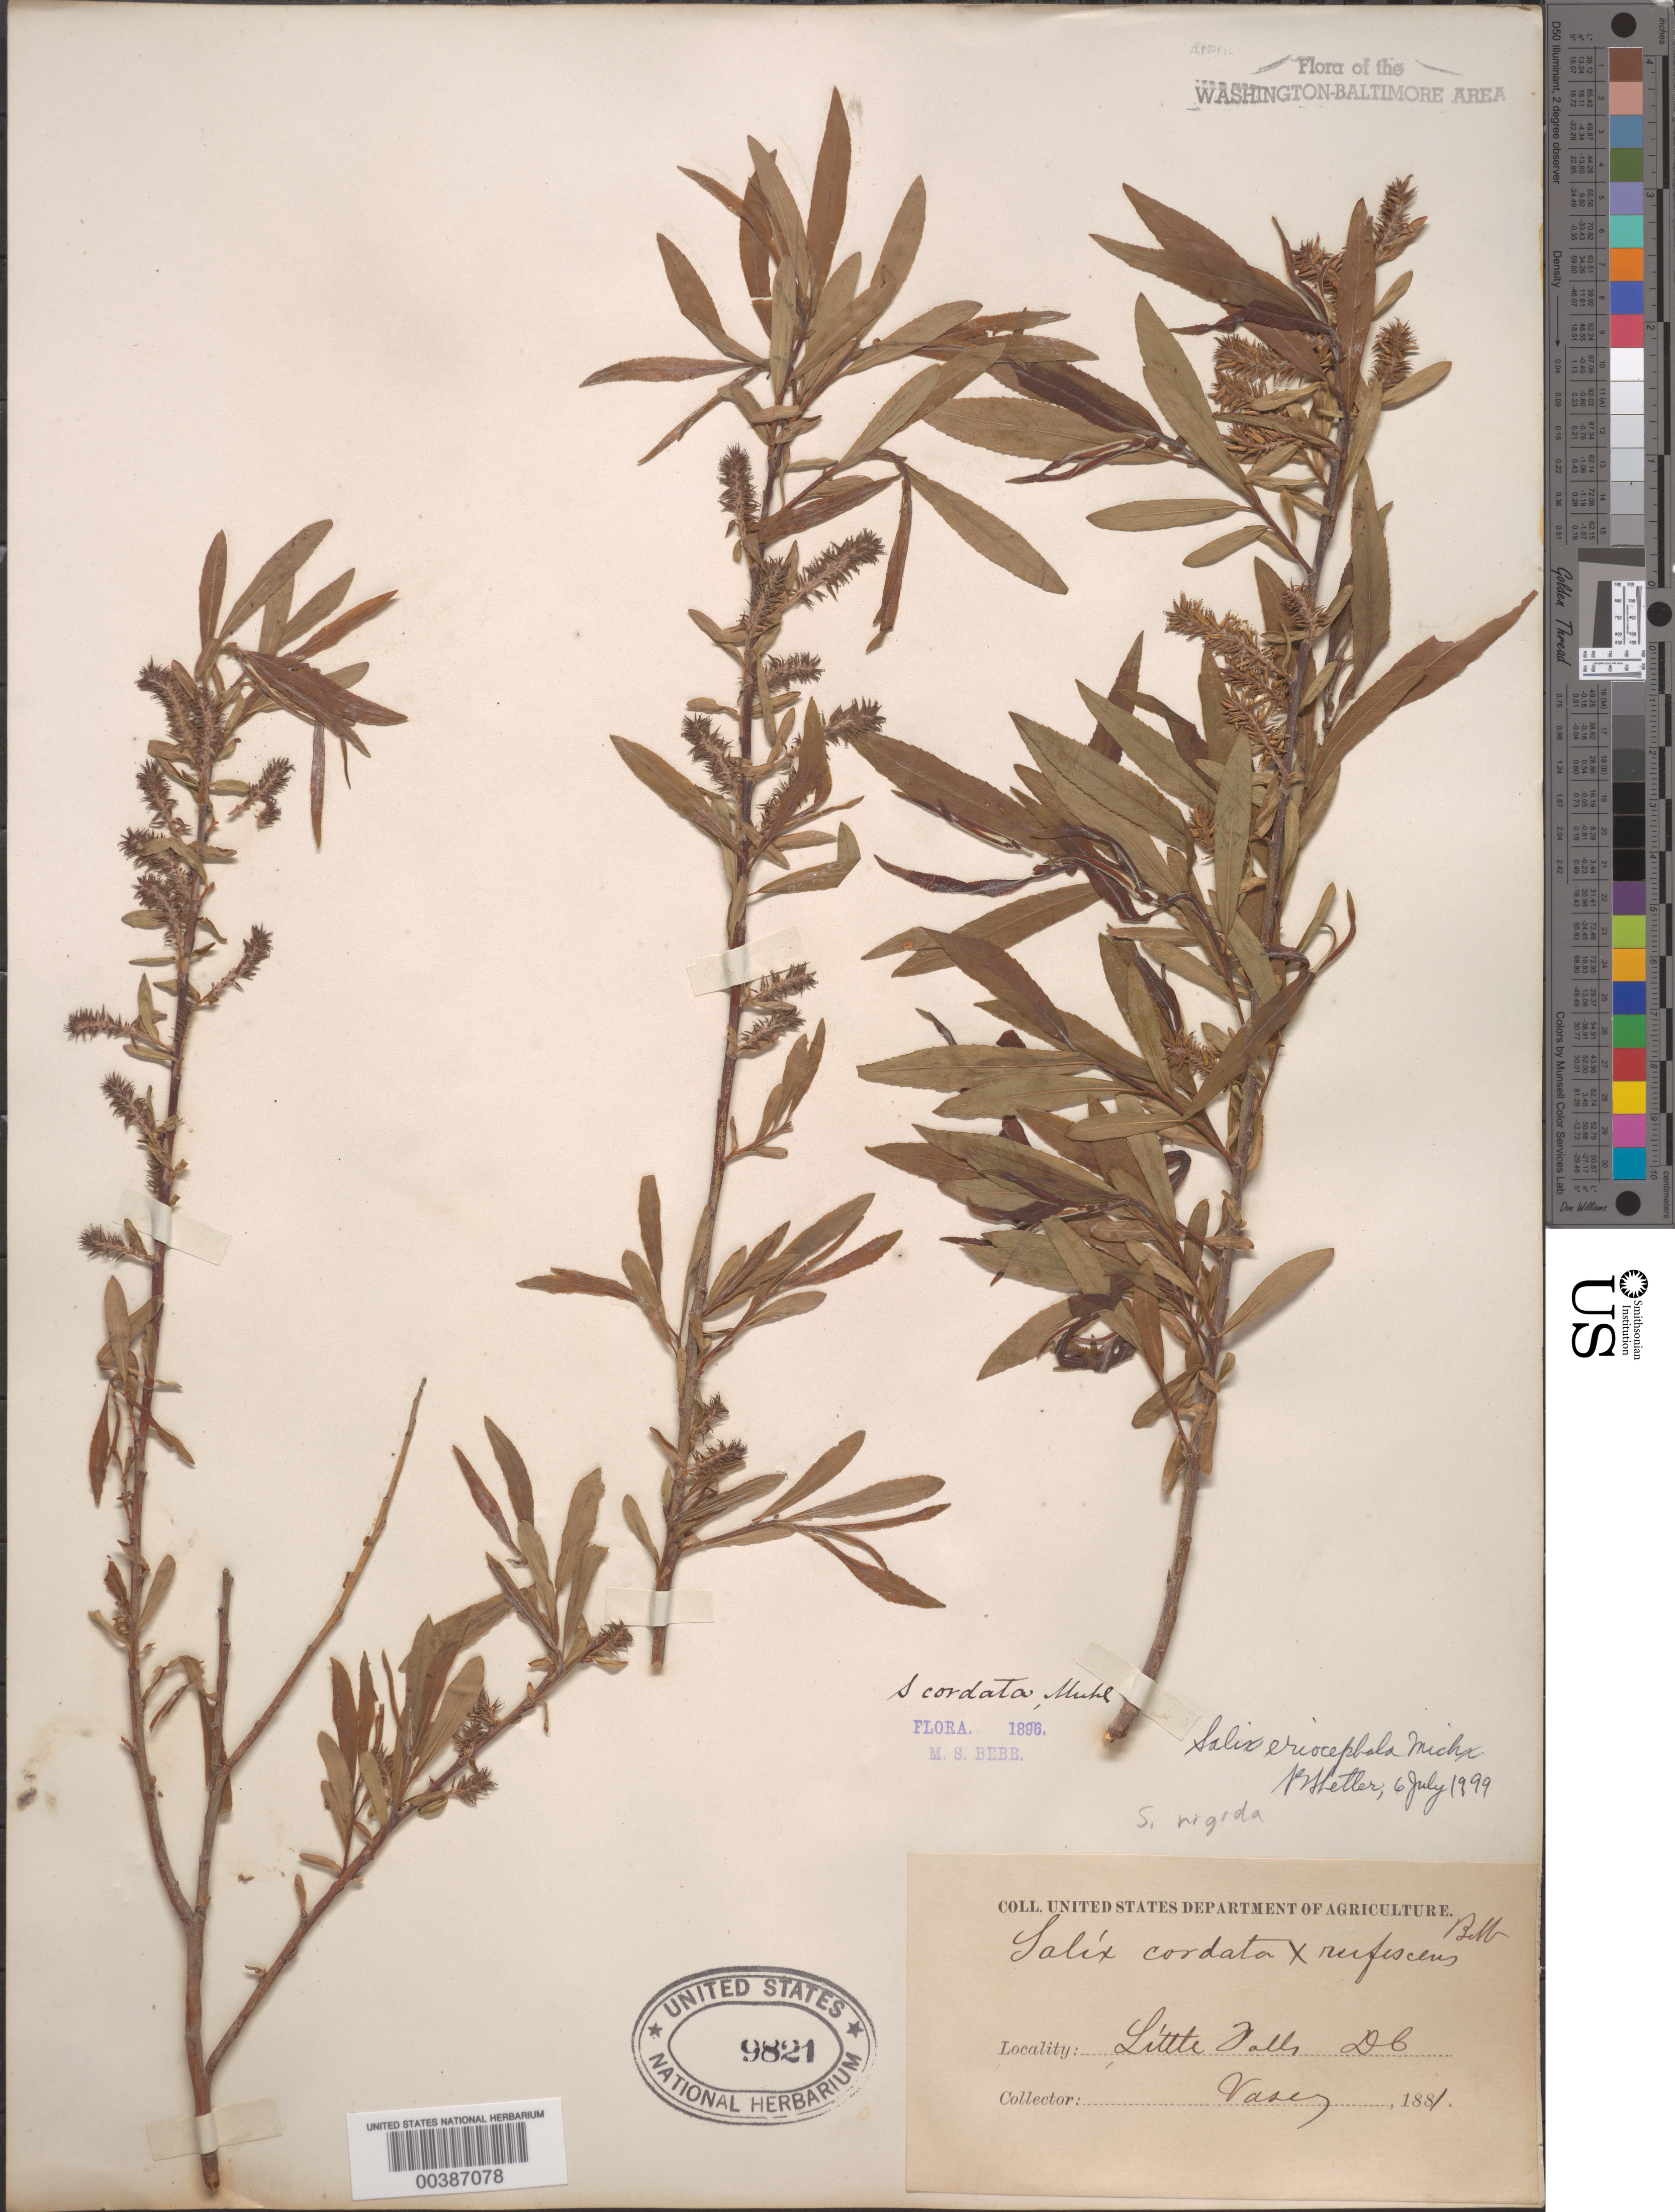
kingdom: Plantae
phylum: Tracheophyta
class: Magnoliopsida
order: Malpighiales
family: Salicaceae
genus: Salix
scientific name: Salix eriocephala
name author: Michx.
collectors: G. Vasey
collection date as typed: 1881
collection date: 1881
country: United States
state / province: District of Columbia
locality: Little Falls C. and O. Canal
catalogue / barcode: US 9821